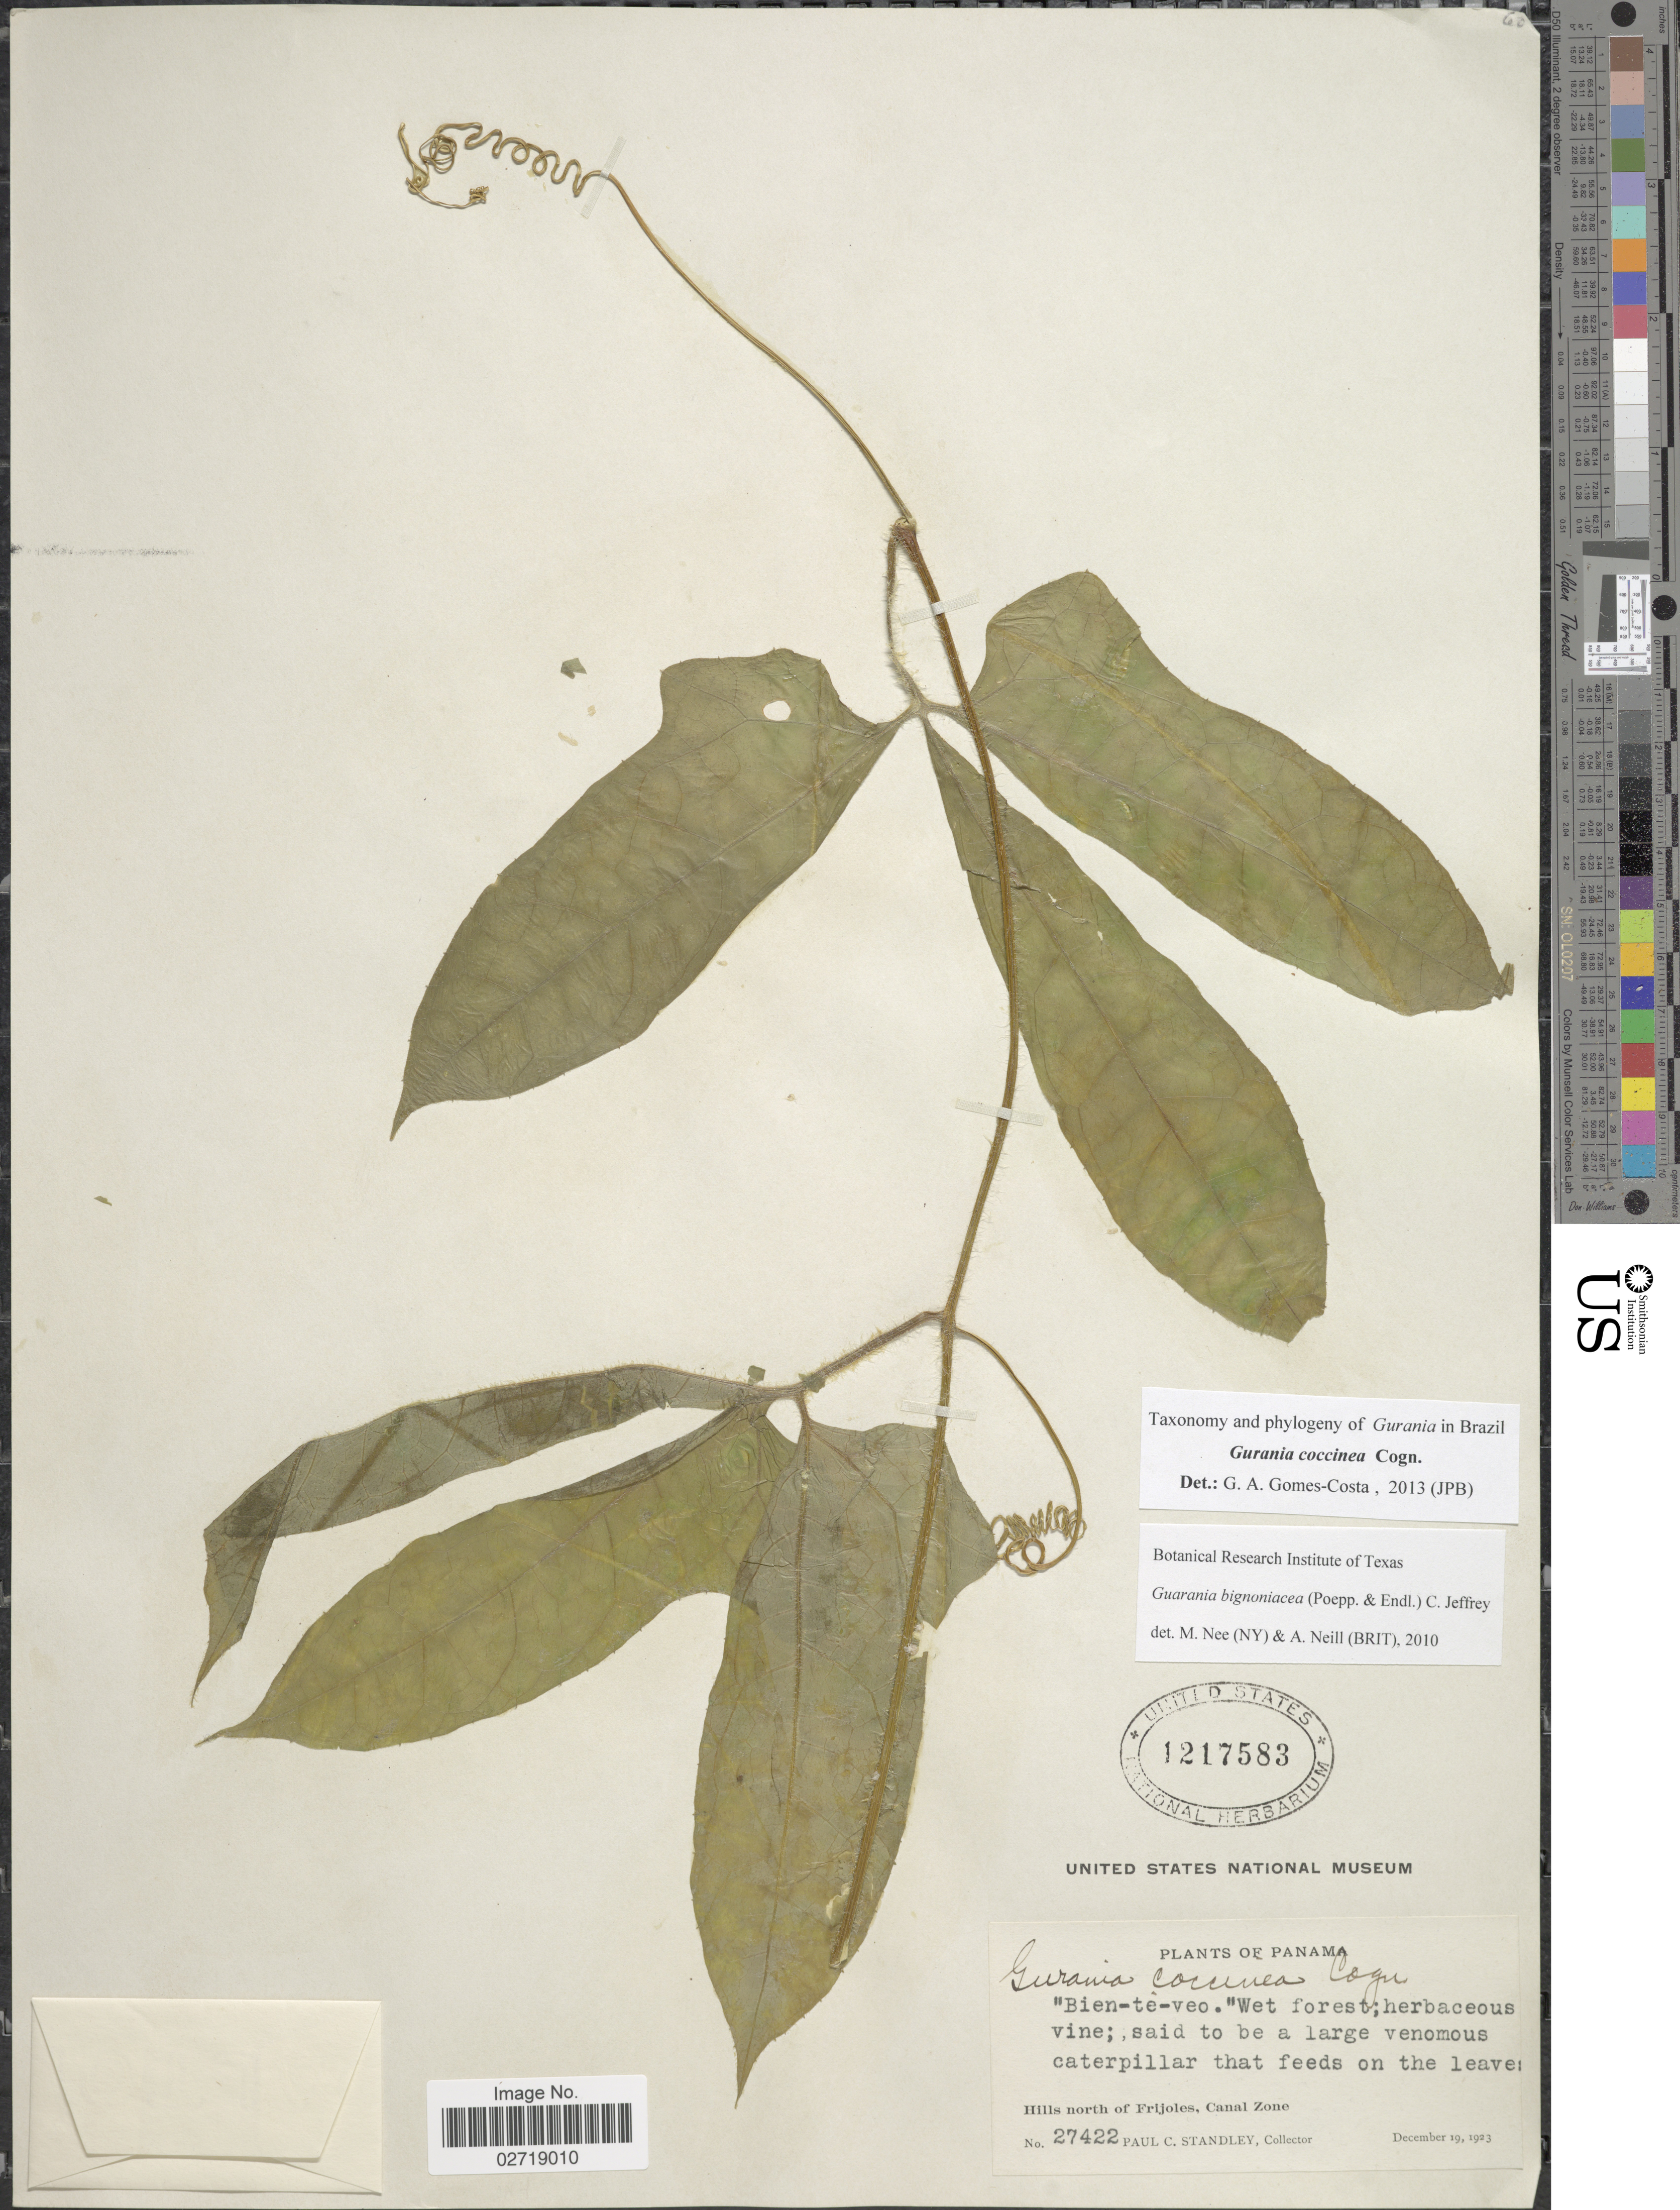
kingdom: Plantae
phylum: Tracheophyta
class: Magnoliopsida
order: Cucurbitales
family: Cucurbitaceae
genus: Gurania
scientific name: Gurania coccinea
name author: Cogn.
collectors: P. C. Standley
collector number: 27422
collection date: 1923-12-19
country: Panama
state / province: Colón / Panamá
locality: Hills north of Frijoles, Canal Zone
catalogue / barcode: US 1217583